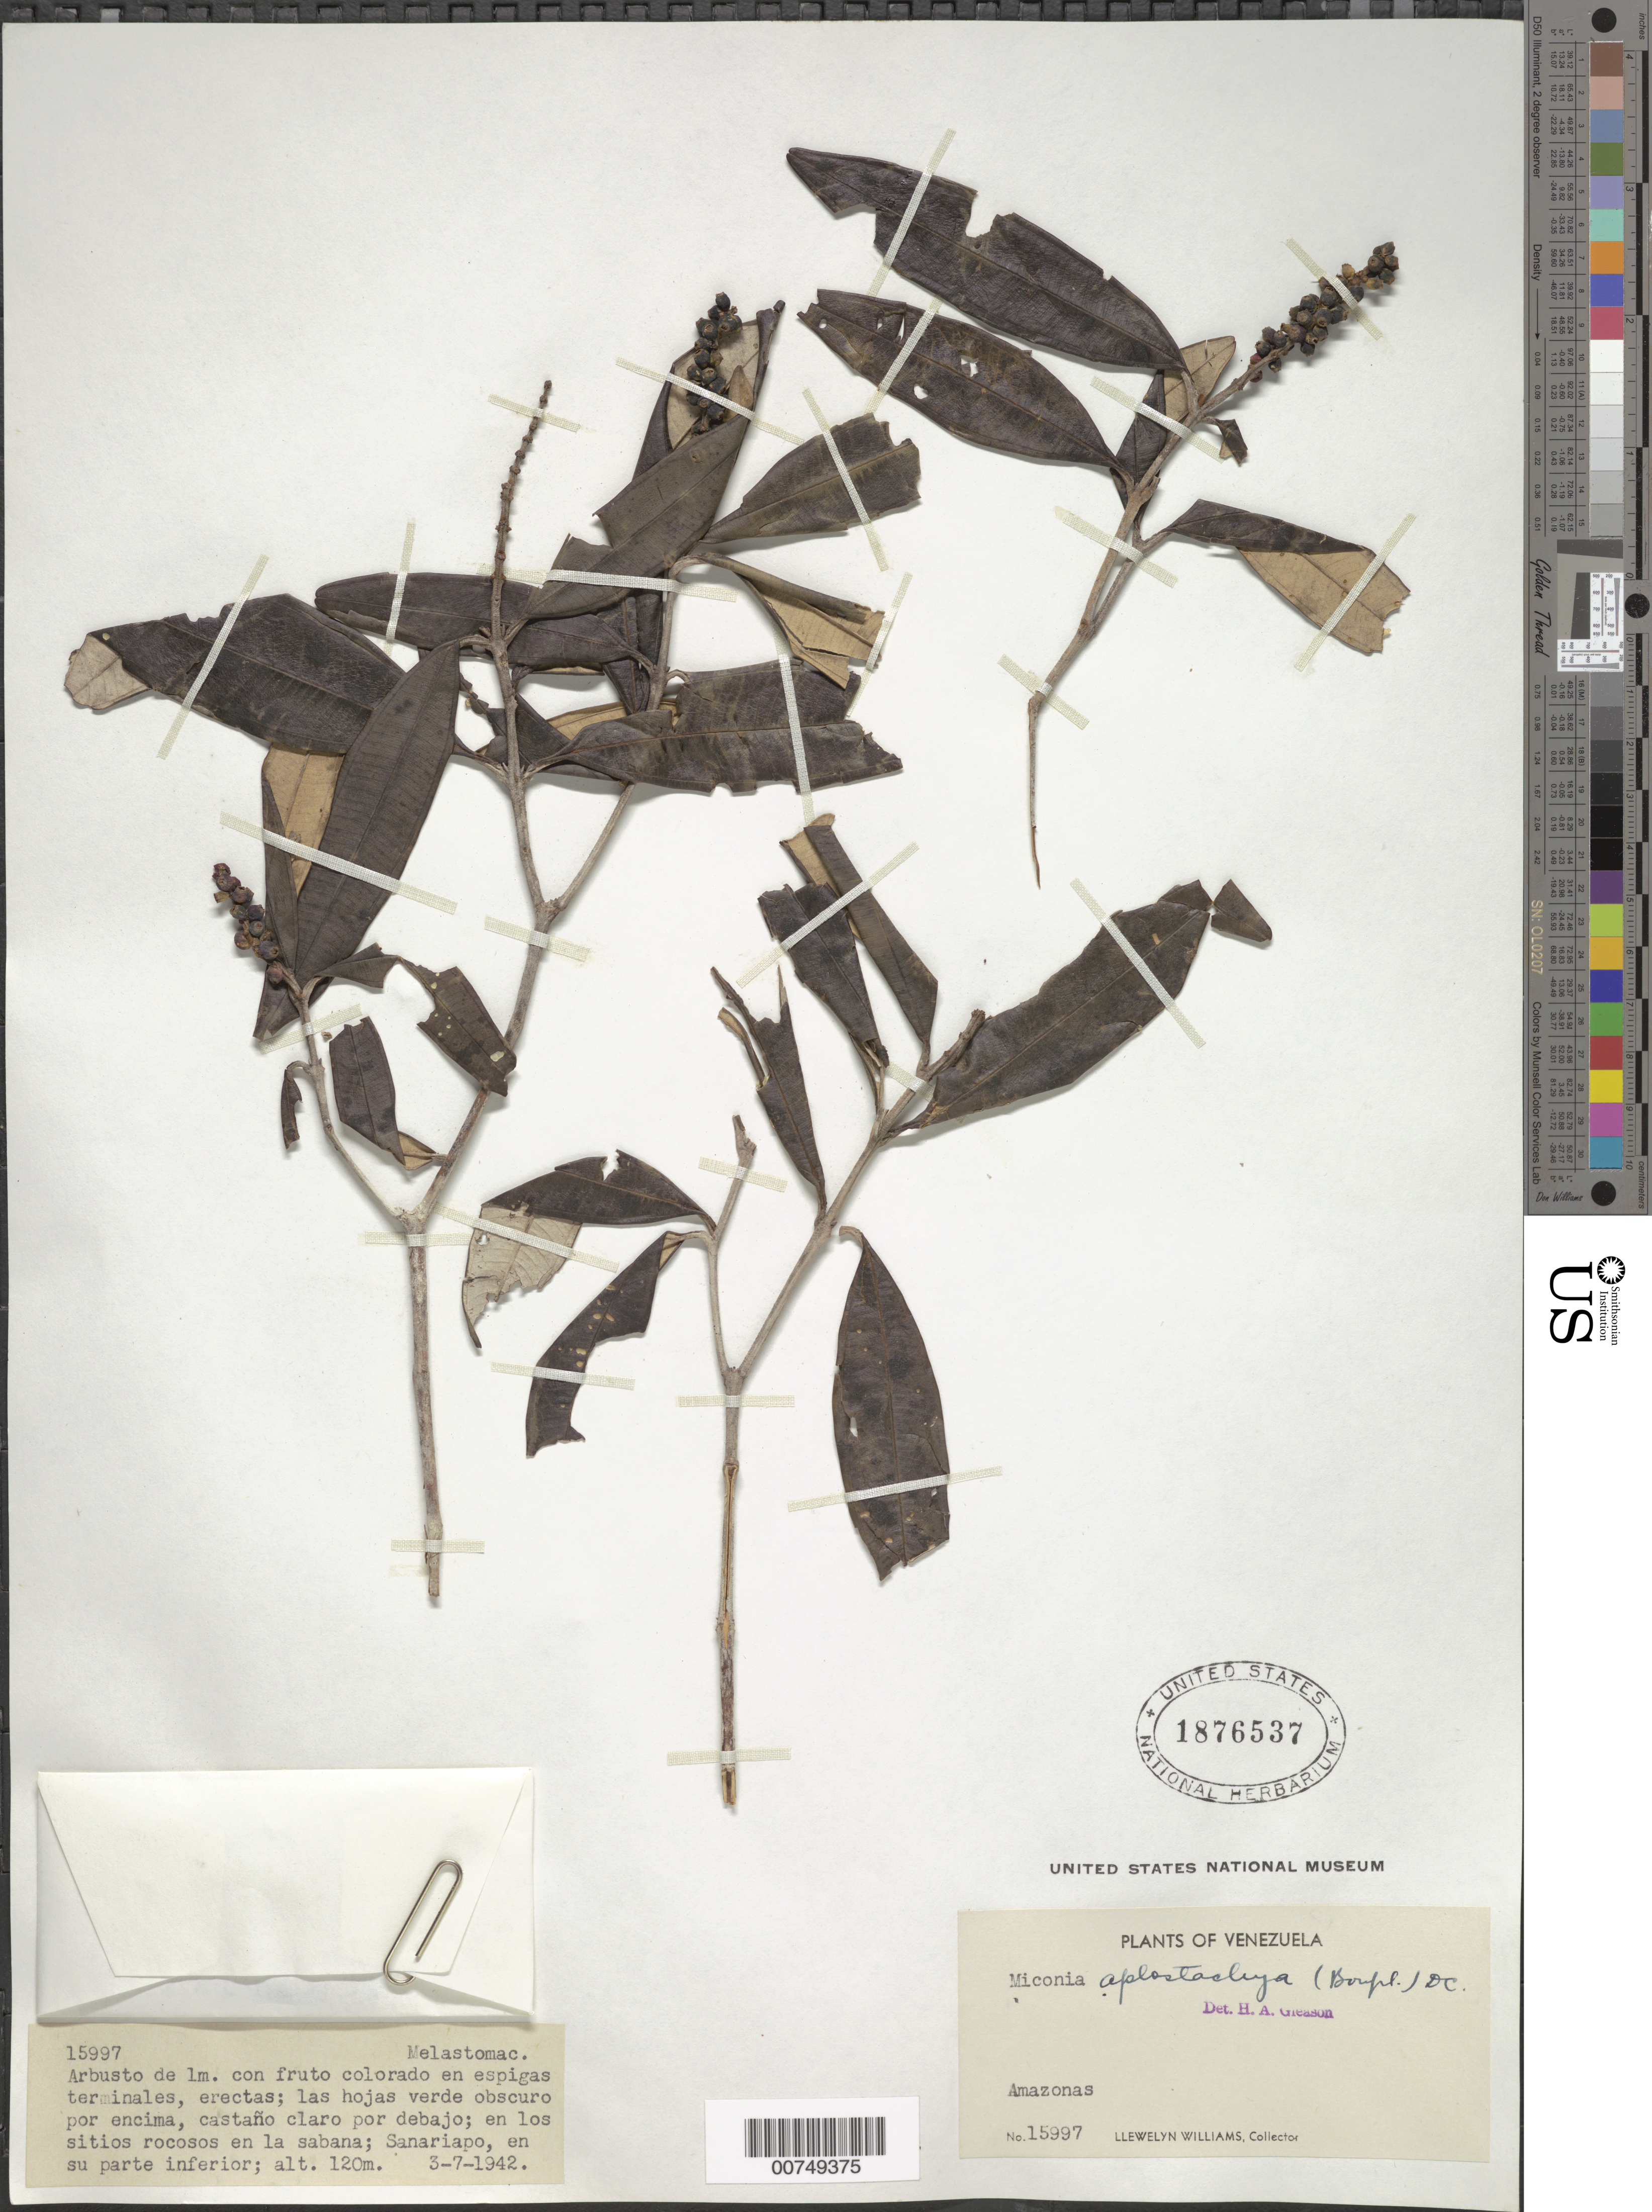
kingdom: Plantae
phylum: Tracheophyta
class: Magnoliopsida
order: Myrtales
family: Melastomataceae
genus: Miconia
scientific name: Miconia aplostachya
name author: (Bonpl.) DC.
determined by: Gleason, H. A.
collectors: Ll. Williams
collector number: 15997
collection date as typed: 3-Jul-42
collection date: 1942-07-03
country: Venezuela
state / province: Amazonas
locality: Río Sanariapo, en su parte inferíor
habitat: Sitios rocosos en la sabana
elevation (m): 120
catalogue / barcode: US 1876537